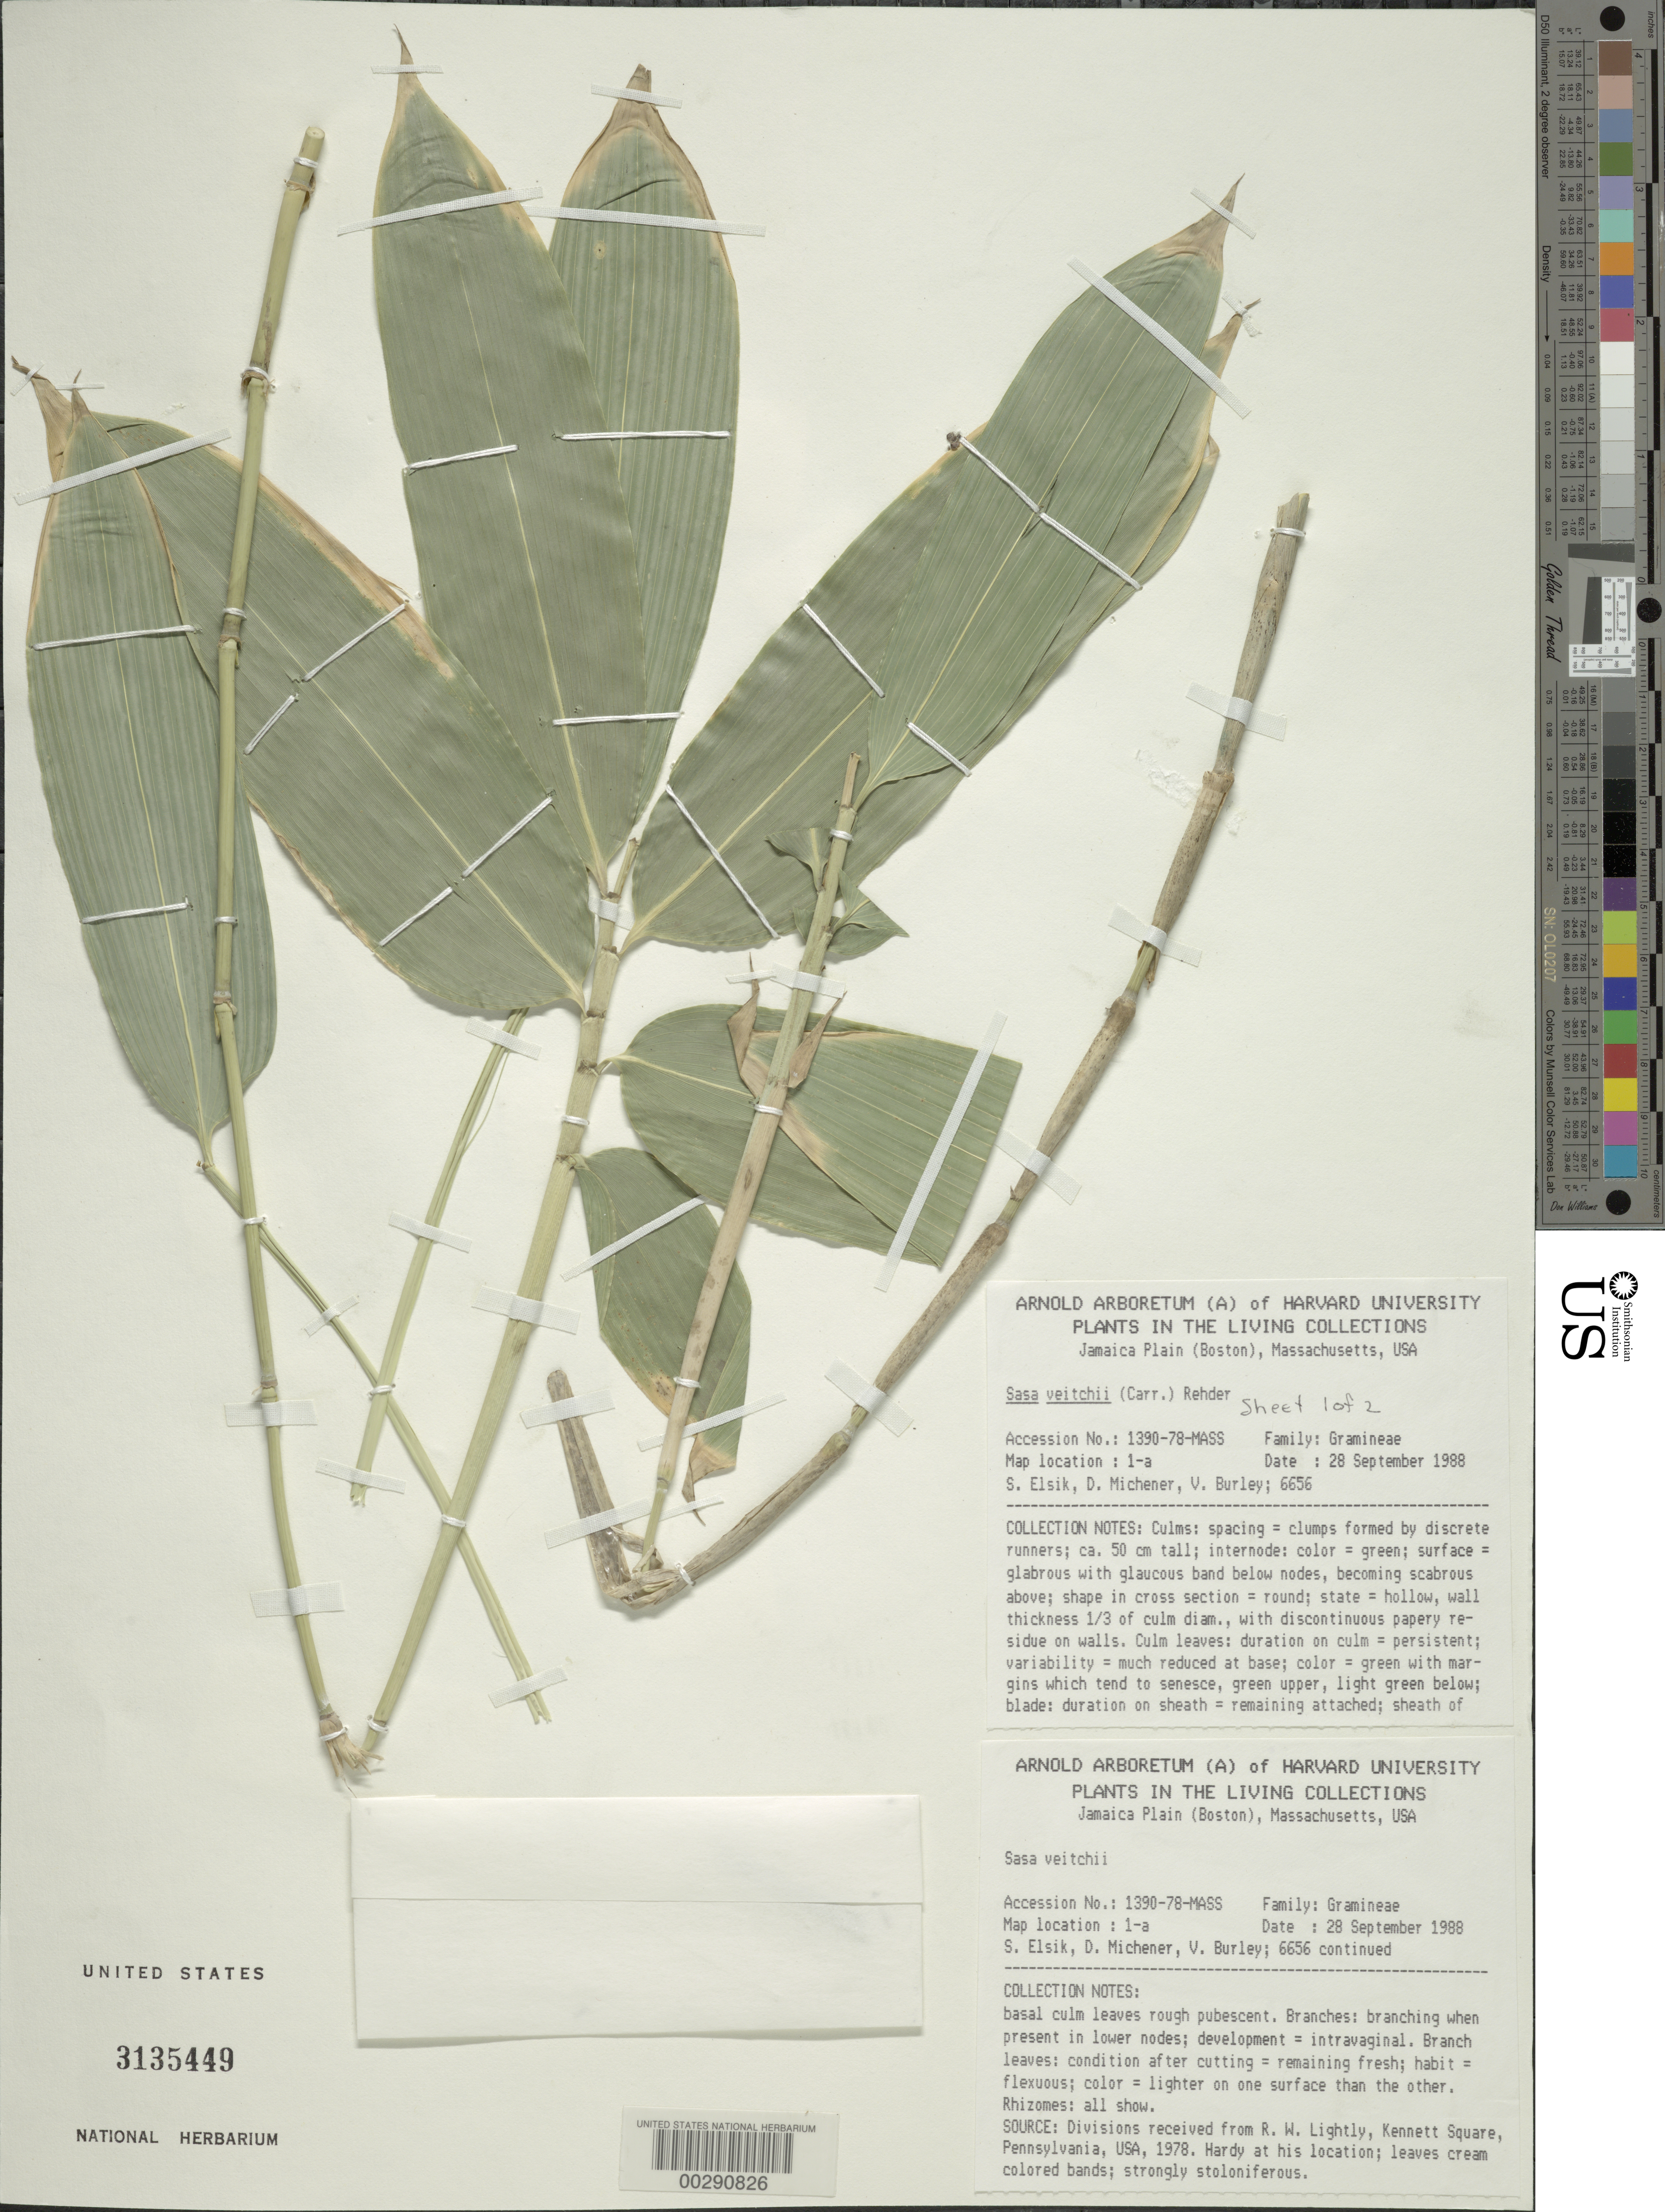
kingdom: Plantae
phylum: Tracheophyta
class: Liliopsida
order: Poales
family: Poaceae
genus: Sasa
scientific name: Sasa veitchii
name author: (Carrière) Rehder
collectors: S. Elsik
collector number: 6656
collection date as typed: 28 Sep 1988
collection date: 1988-09-28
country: United States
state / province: Florida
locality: Southern Florida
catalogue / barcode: US 3135449